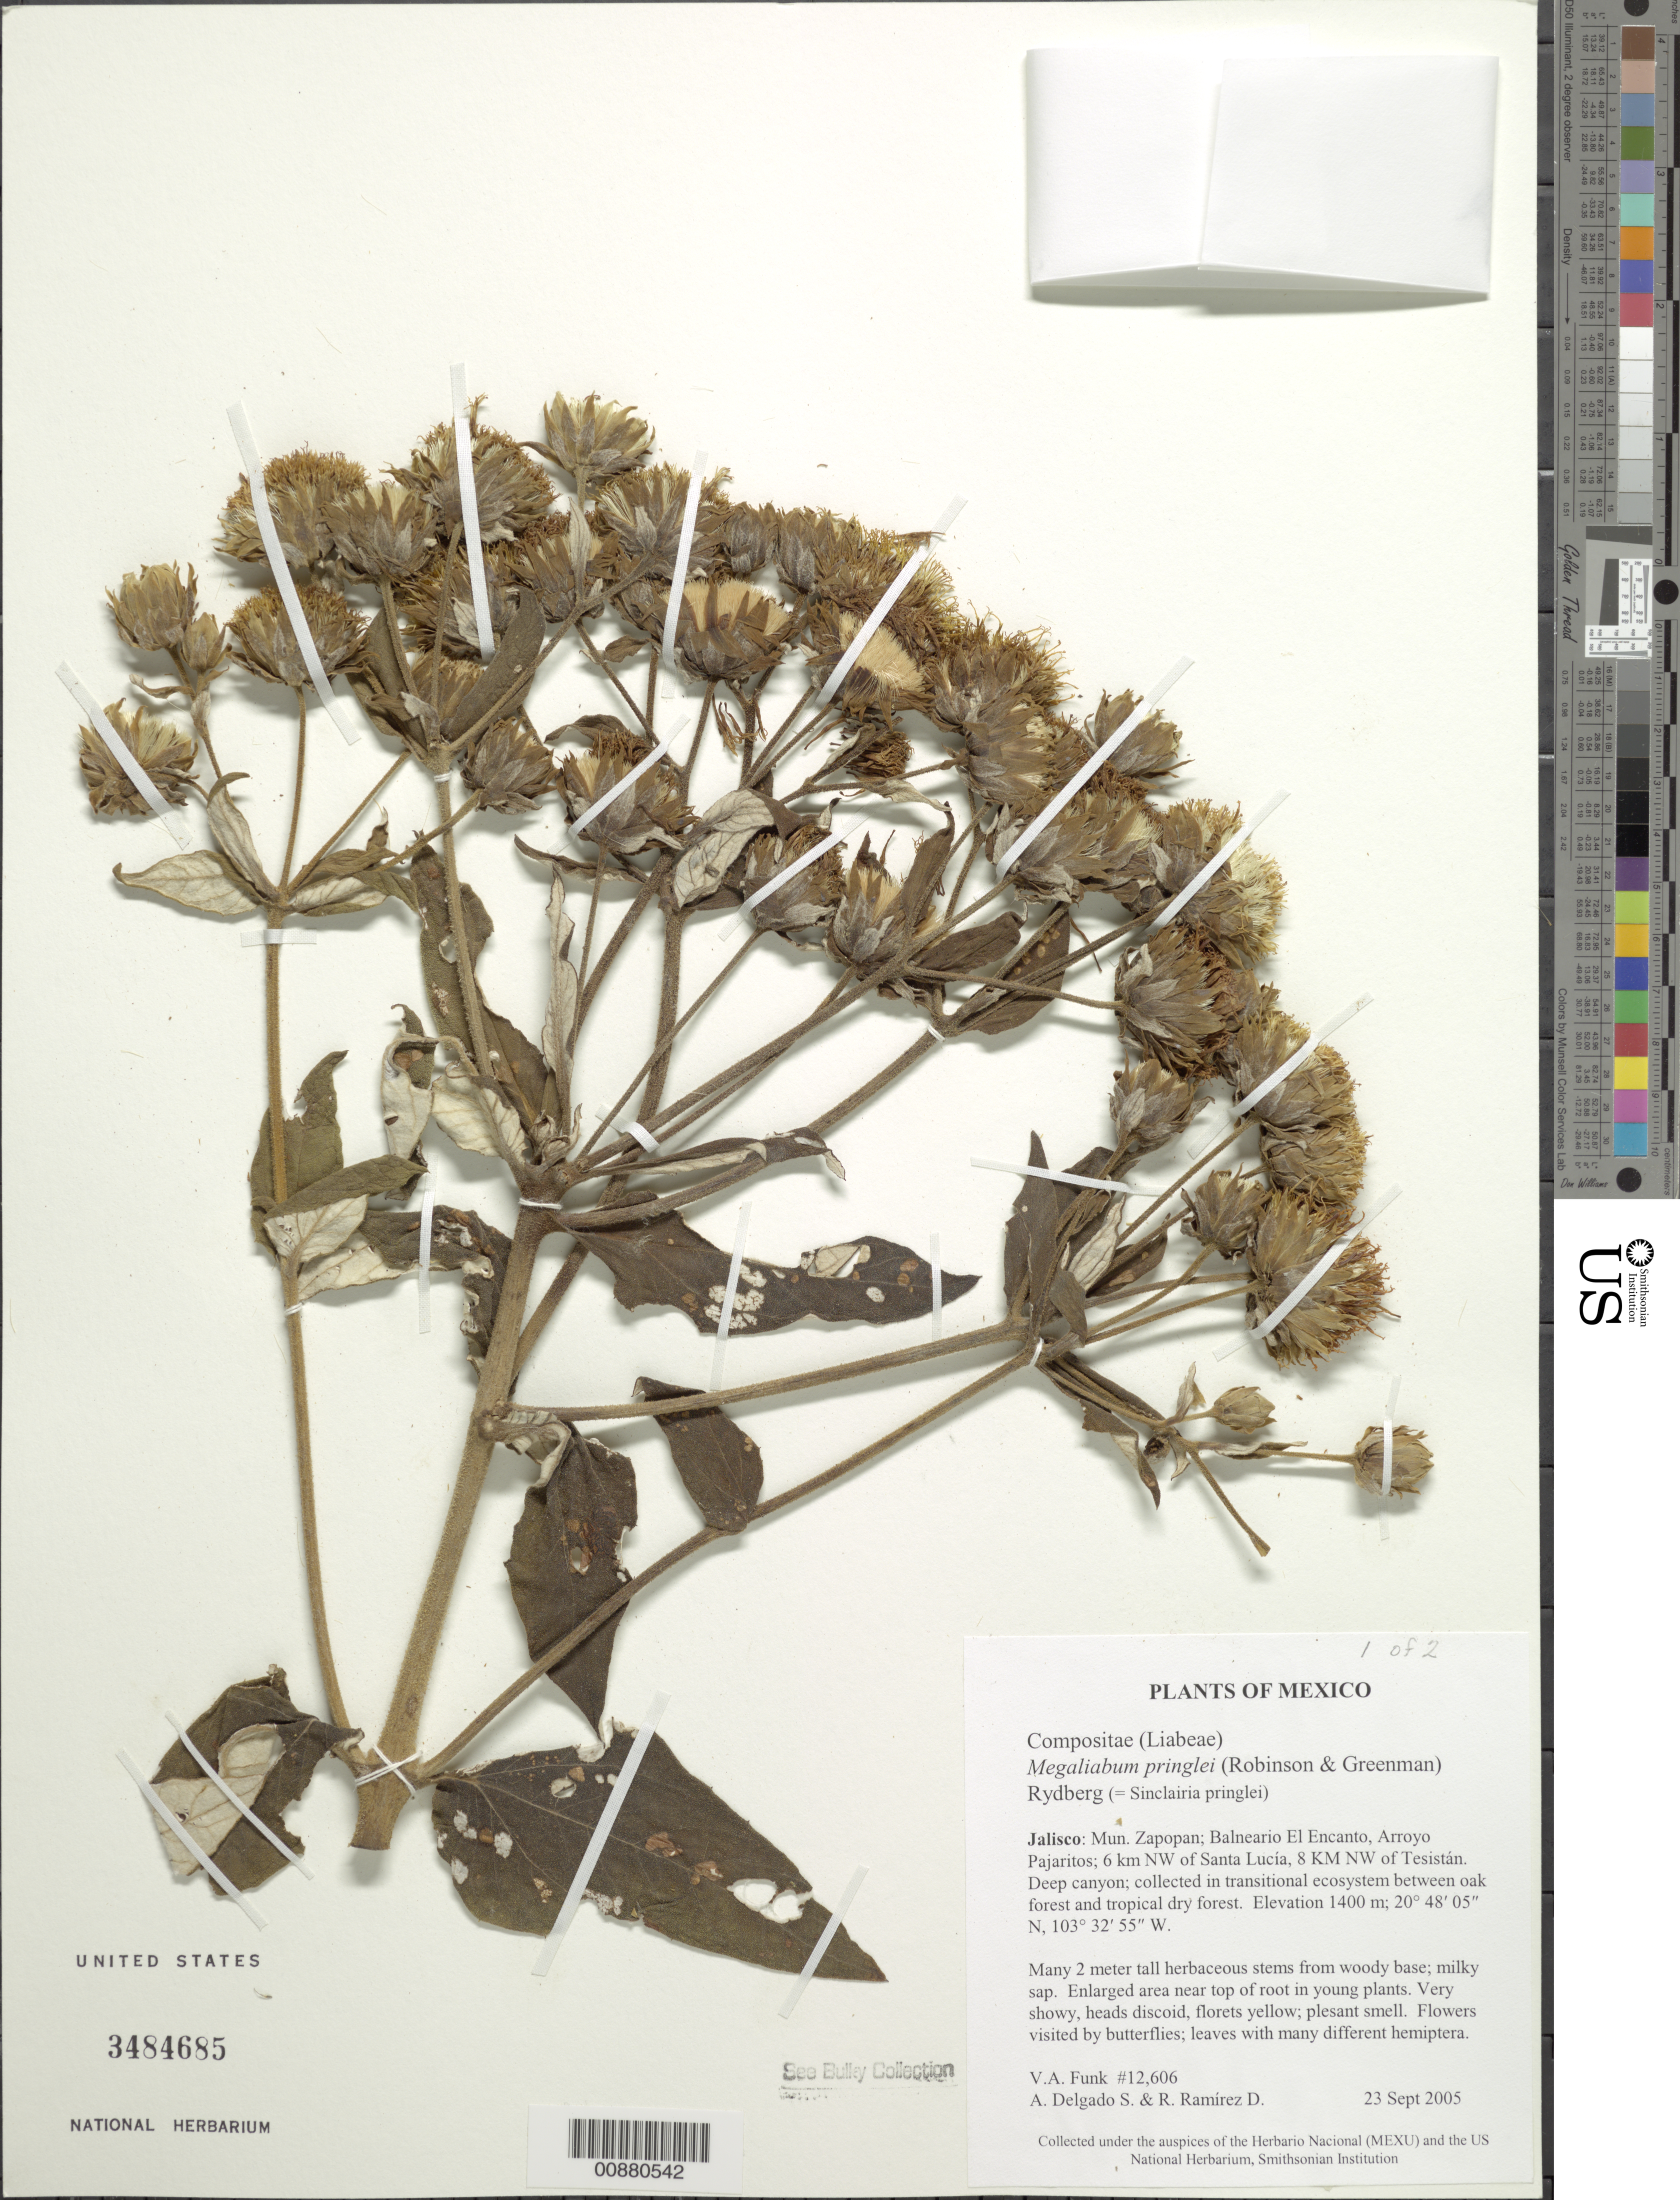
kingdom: Plantae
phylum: Tracheophyta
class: Magnoliopsida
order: Asterales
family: Asteraceae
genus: Sinclairia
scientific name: Sinclairia pringlei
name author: (B.L. Rob. & Greenm.) H. Rob. & Brettell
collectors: V. Funk, A. Delgado S. & R. Ramirez D.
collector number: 12606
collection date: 2005-09-23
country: Mexico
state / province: Jalisco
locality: Jalisco: Mun. Zapopan; Balneario El Encanto, Arroyo Pajaritos; 6 km NW of Santa Lucía, 8 KM NW of Tesistán.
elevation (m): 1400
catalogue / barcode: US 3484685